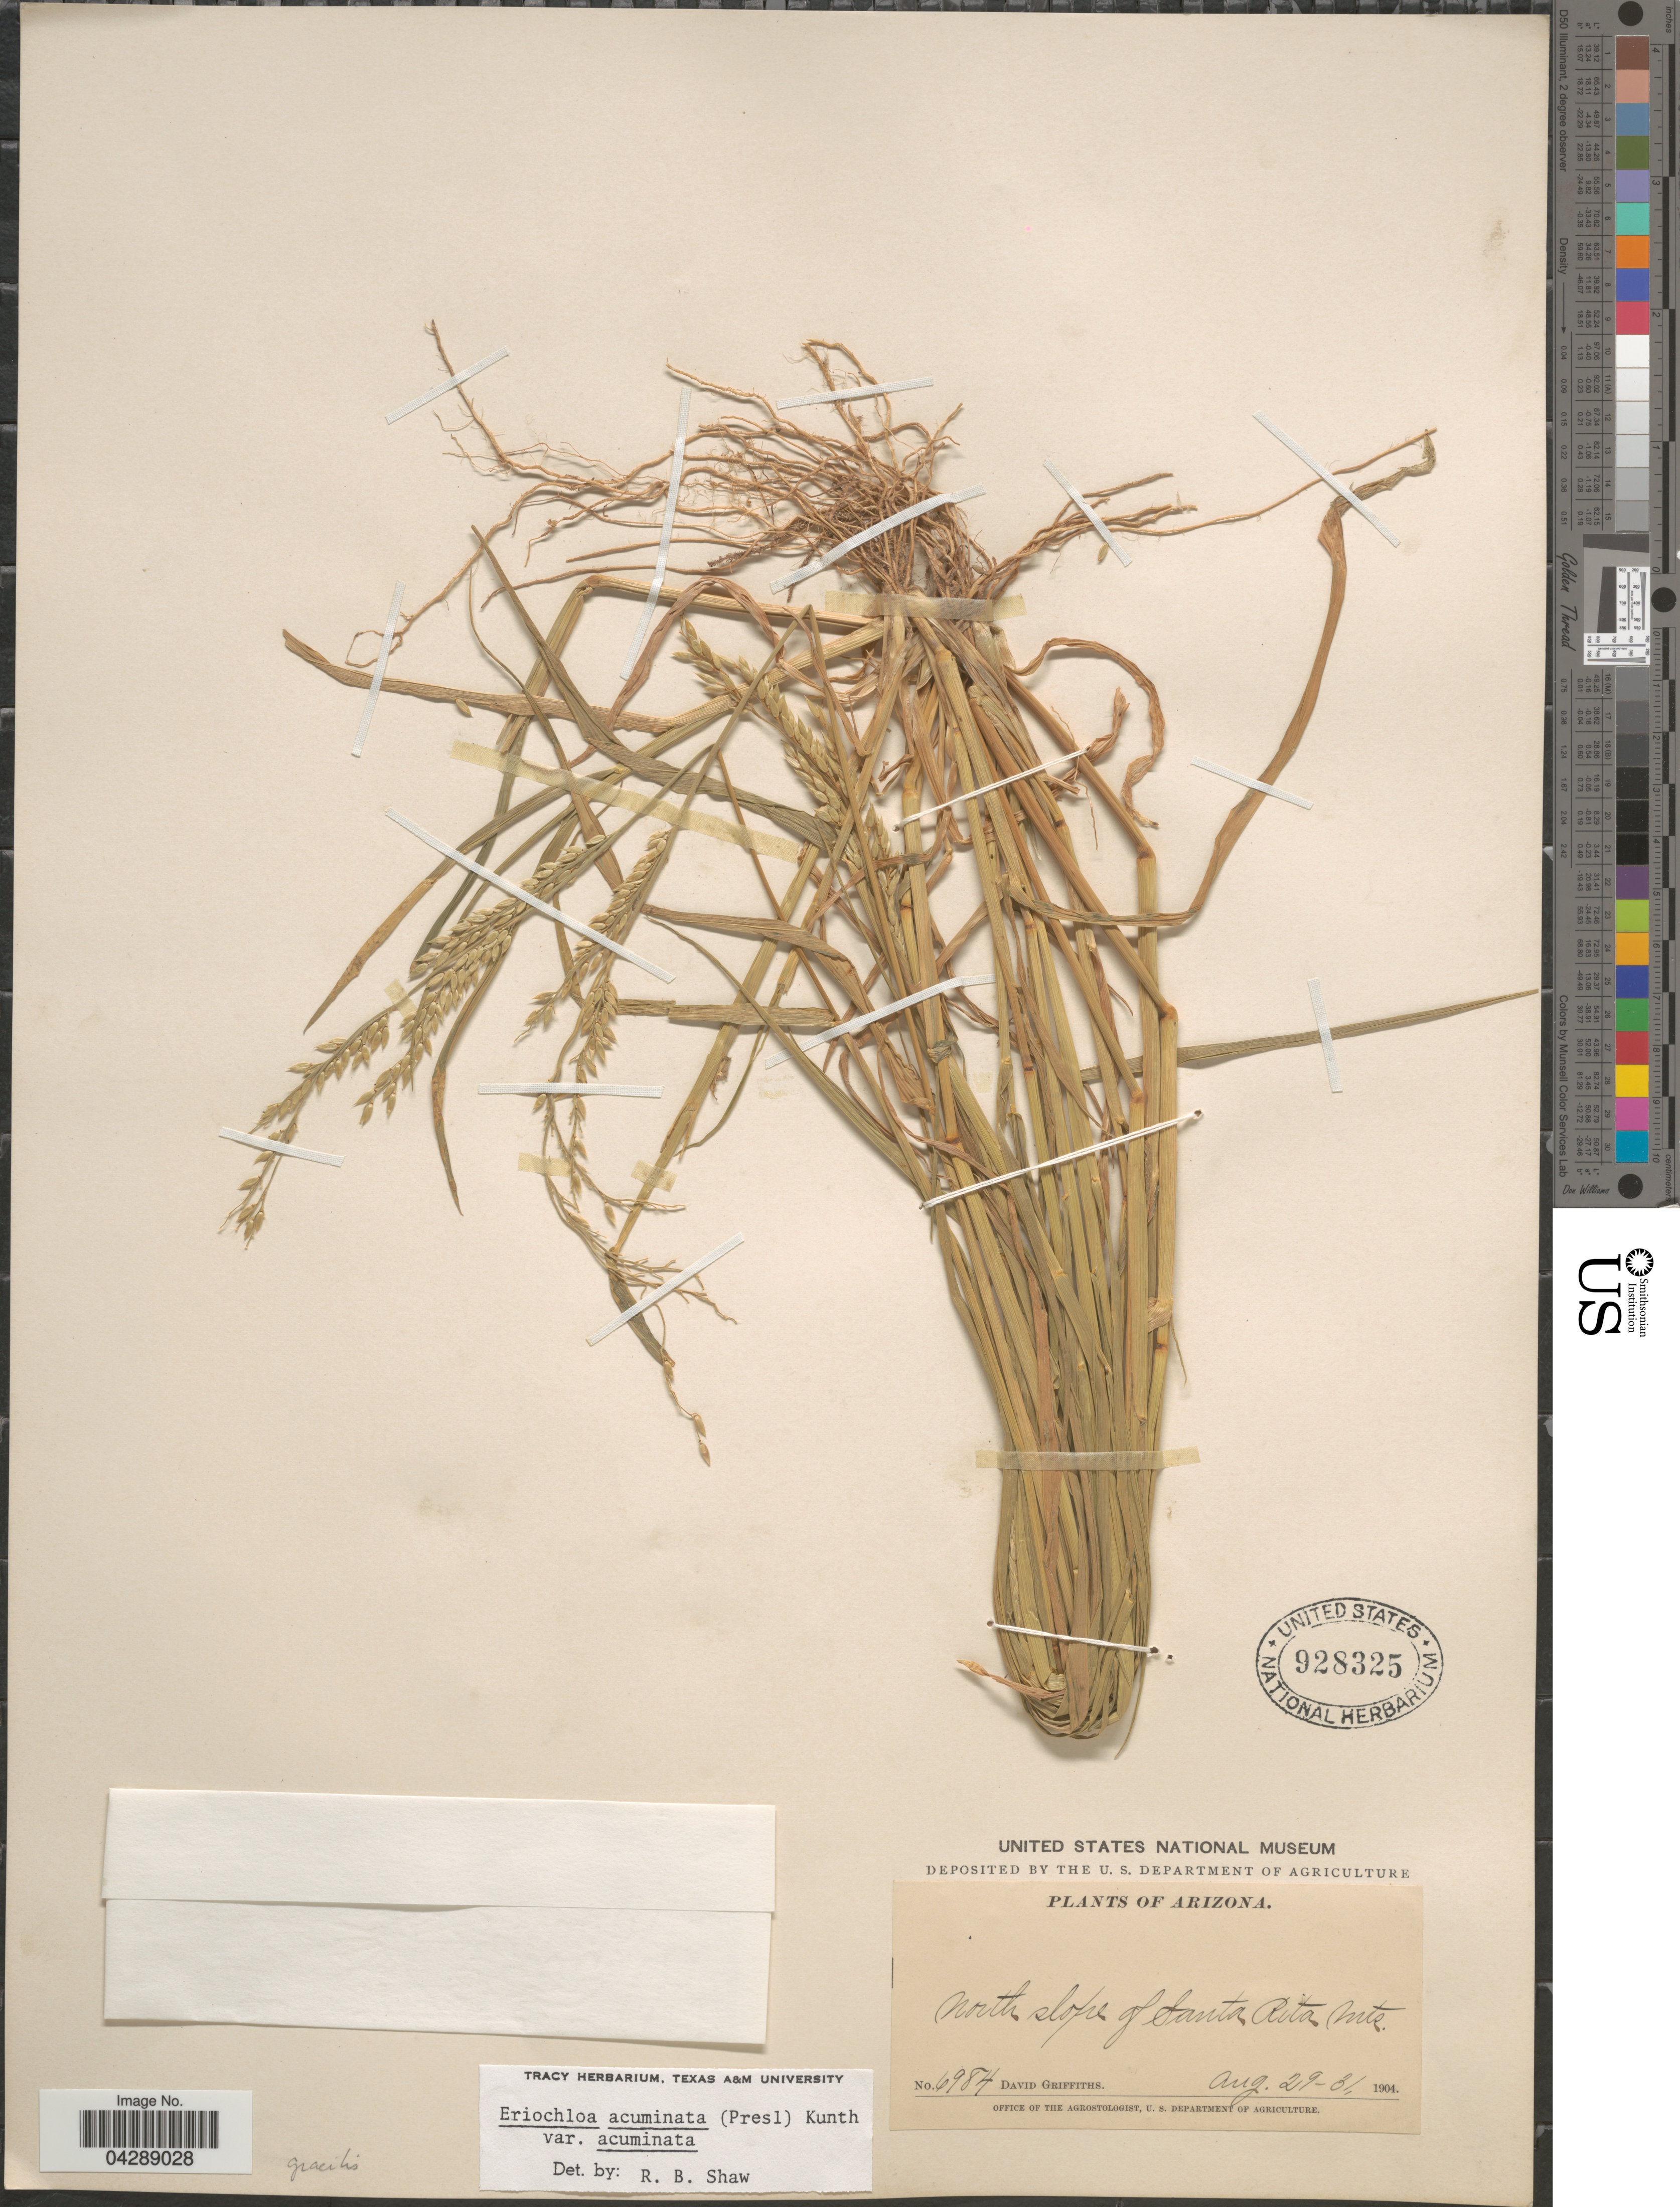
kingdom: Plantae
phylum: Tracheophyta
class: Liliopsida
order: Poales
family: Poaceae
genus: Eriochloa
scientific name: Eriochloa acuminata var. acuminata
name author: (J. Presl) Kunth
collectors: D. Griffiths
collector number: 6984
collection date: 1904-08-29/1904-08-31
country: United States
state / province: Arizona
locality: North slope of Santa Rita Mts.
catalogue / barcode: US 928325